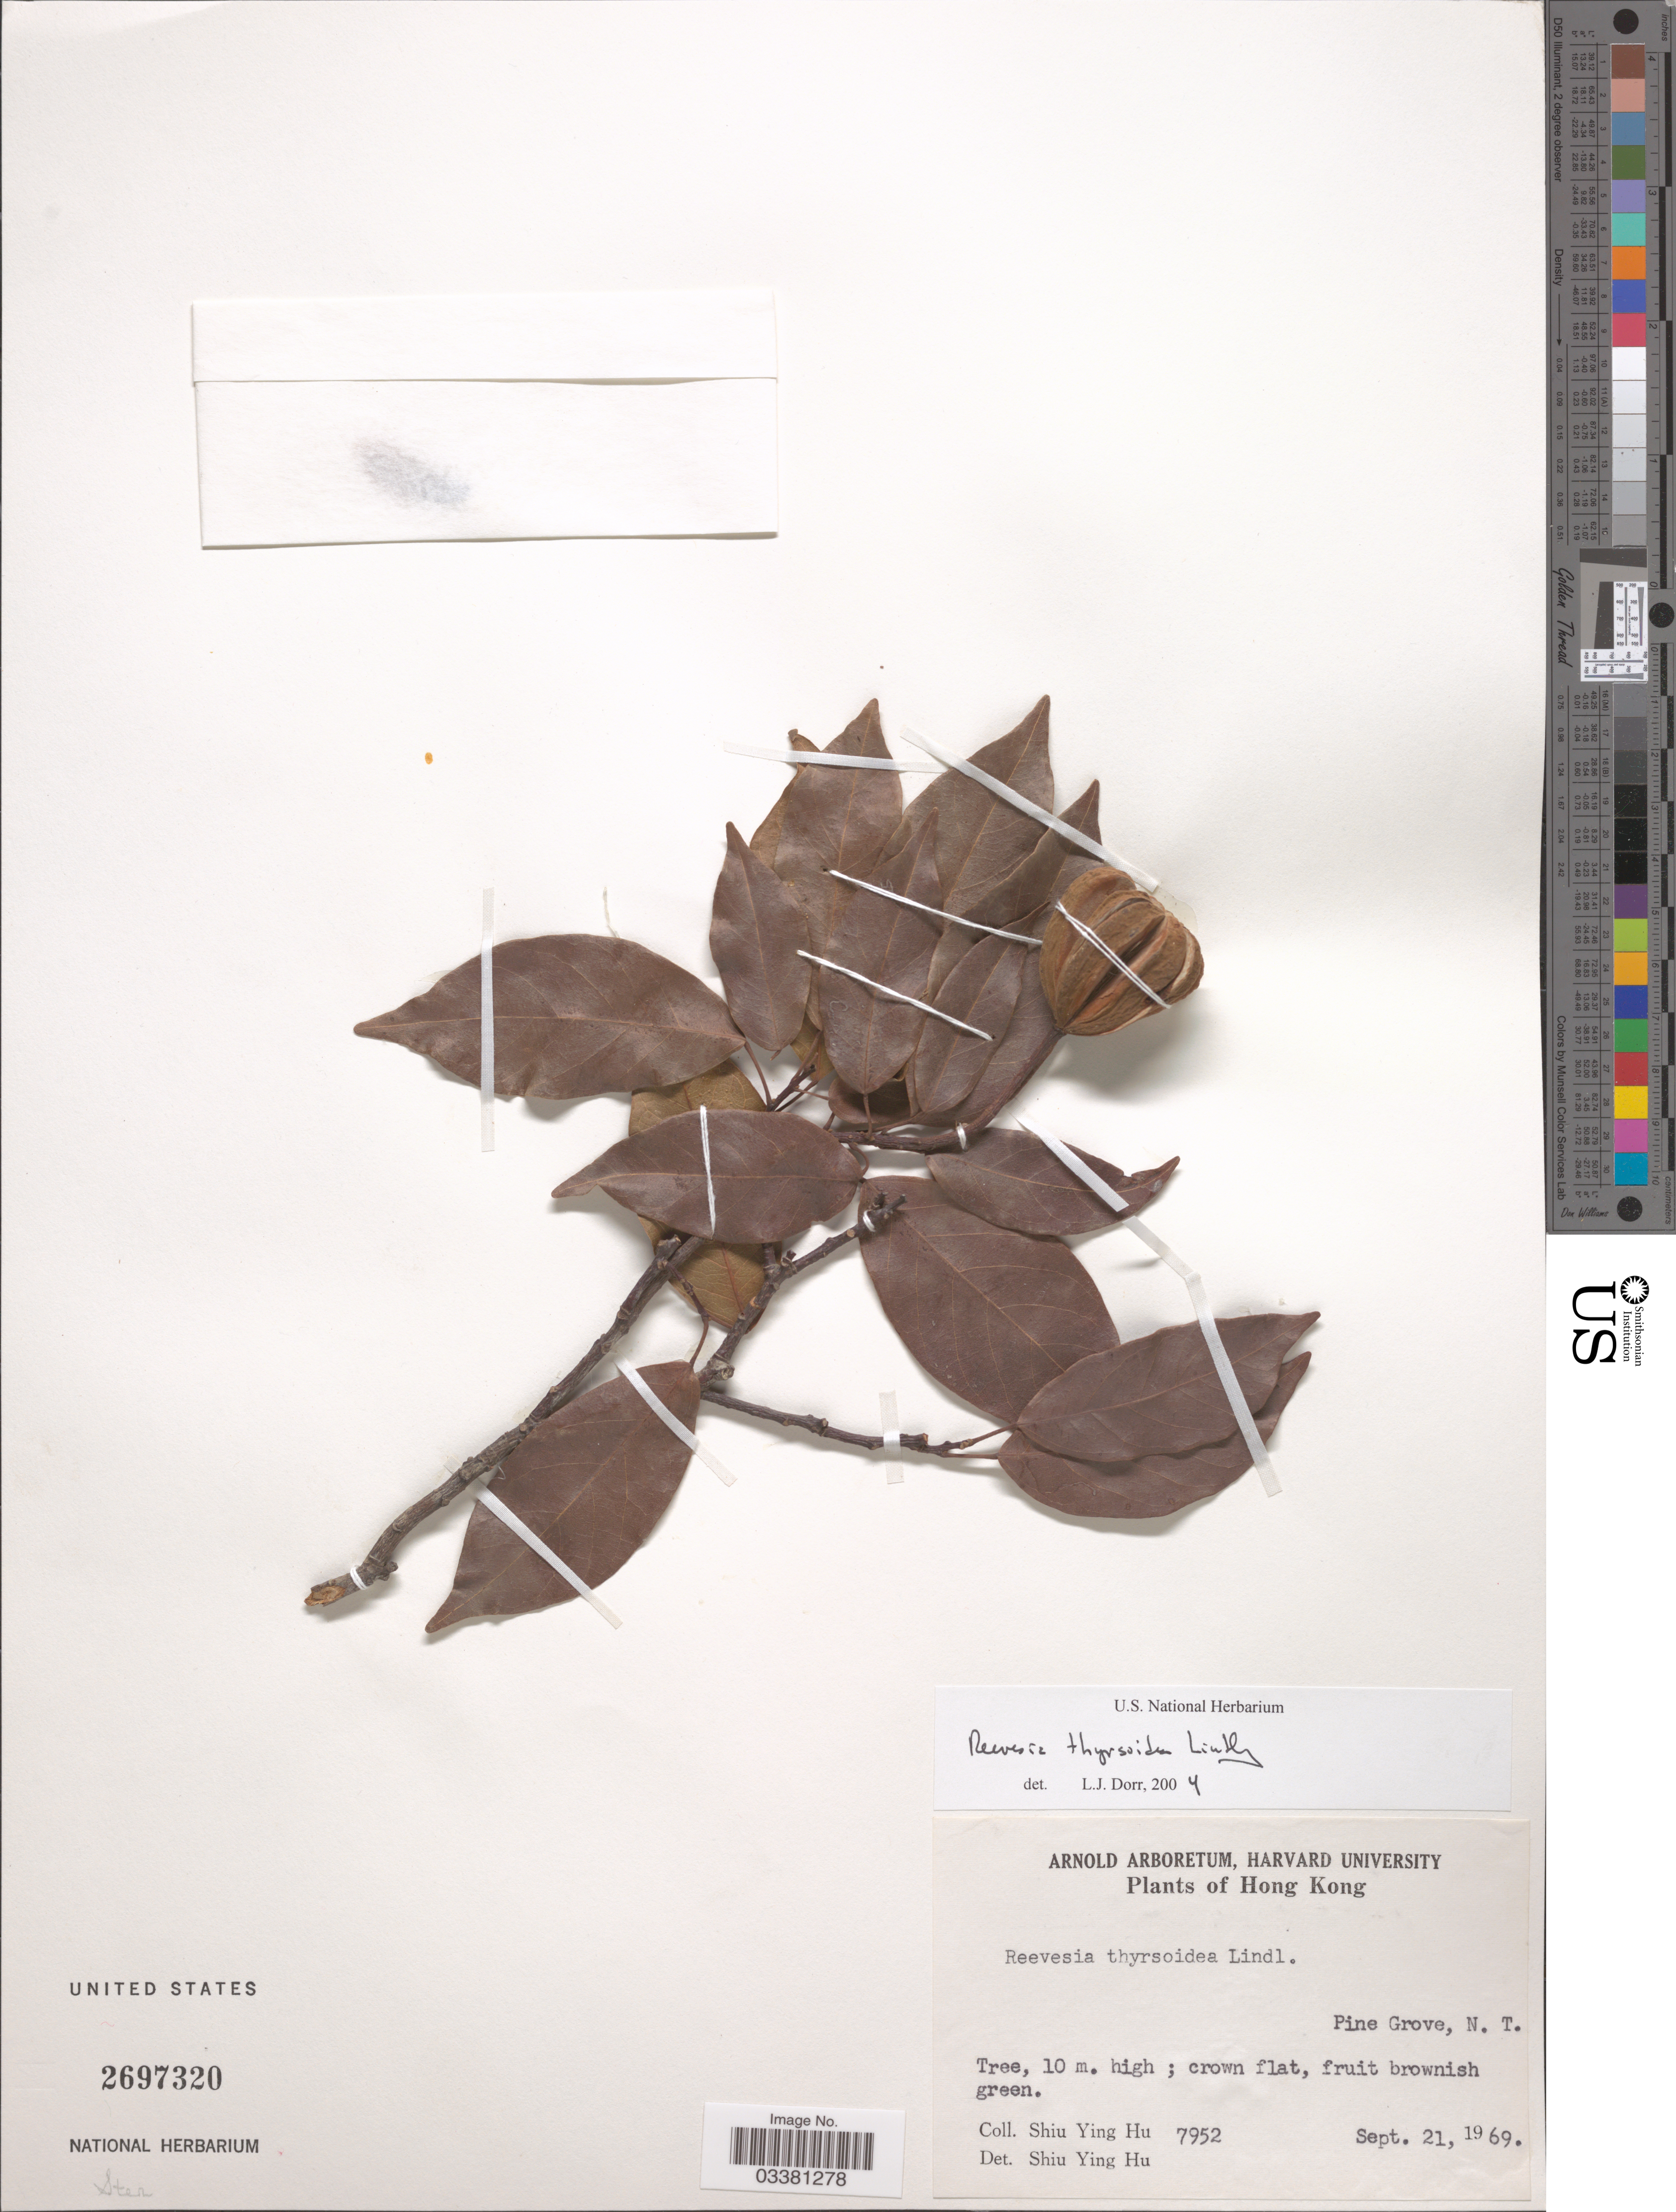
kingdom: Plantae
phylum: Tracheophyta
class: Magnoliopsida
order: Malvales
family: Malvaceae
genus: Reevesia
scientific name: Reevesia thyrsoidea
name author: Lindl.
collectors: S. Y. Hu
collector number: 7952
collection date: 1969-09-21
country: China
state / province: Hong Kong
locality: Pine Grove, N. T.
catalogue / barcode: US 2697320